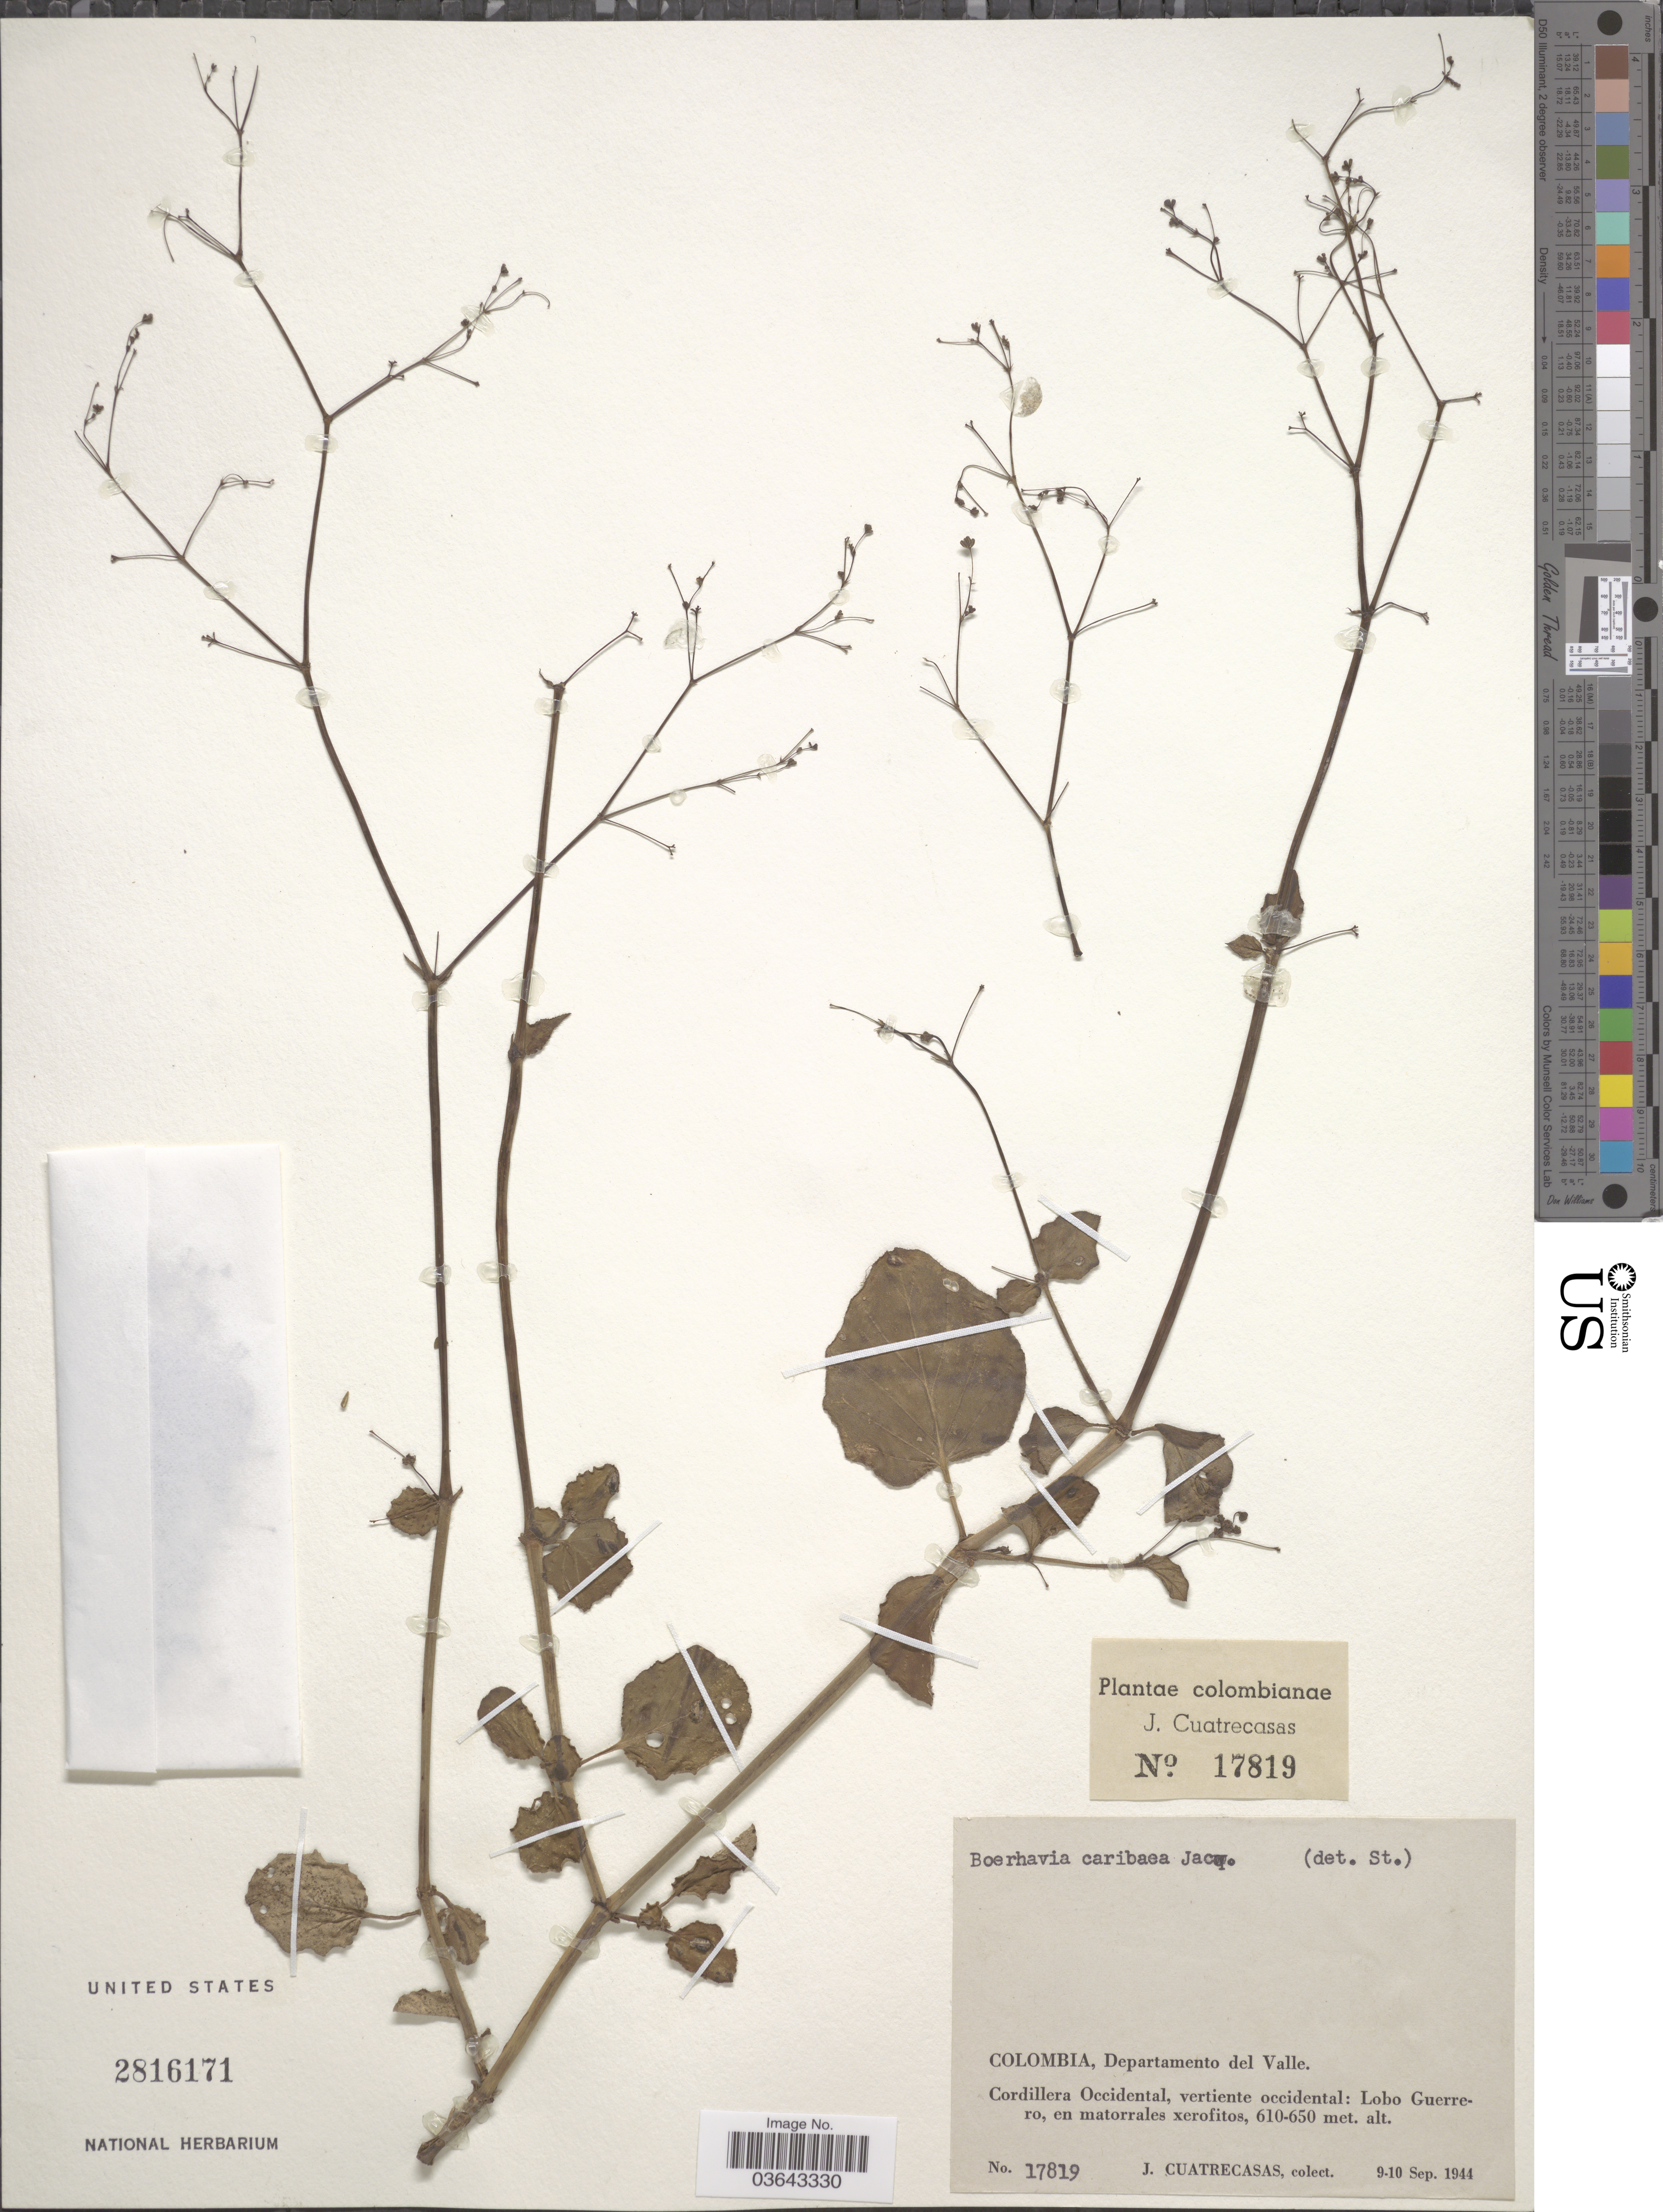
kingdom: Plantae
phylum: Tracheophyta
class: Magnoliopsida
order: Caryophyllales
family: Nyctaginaceae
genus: Boerhavia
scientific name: Boerhavia diffusa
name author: L.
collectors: J. Cuatrecasas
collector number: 17819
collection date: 1944-09-09/1944-09-10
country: Colombia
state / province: Valle del Cauca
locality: Departamento del Valle. Cordillera Occidental, vertiente occidental: Lobo Guerrero.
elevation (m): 610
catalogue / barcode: US 2816171